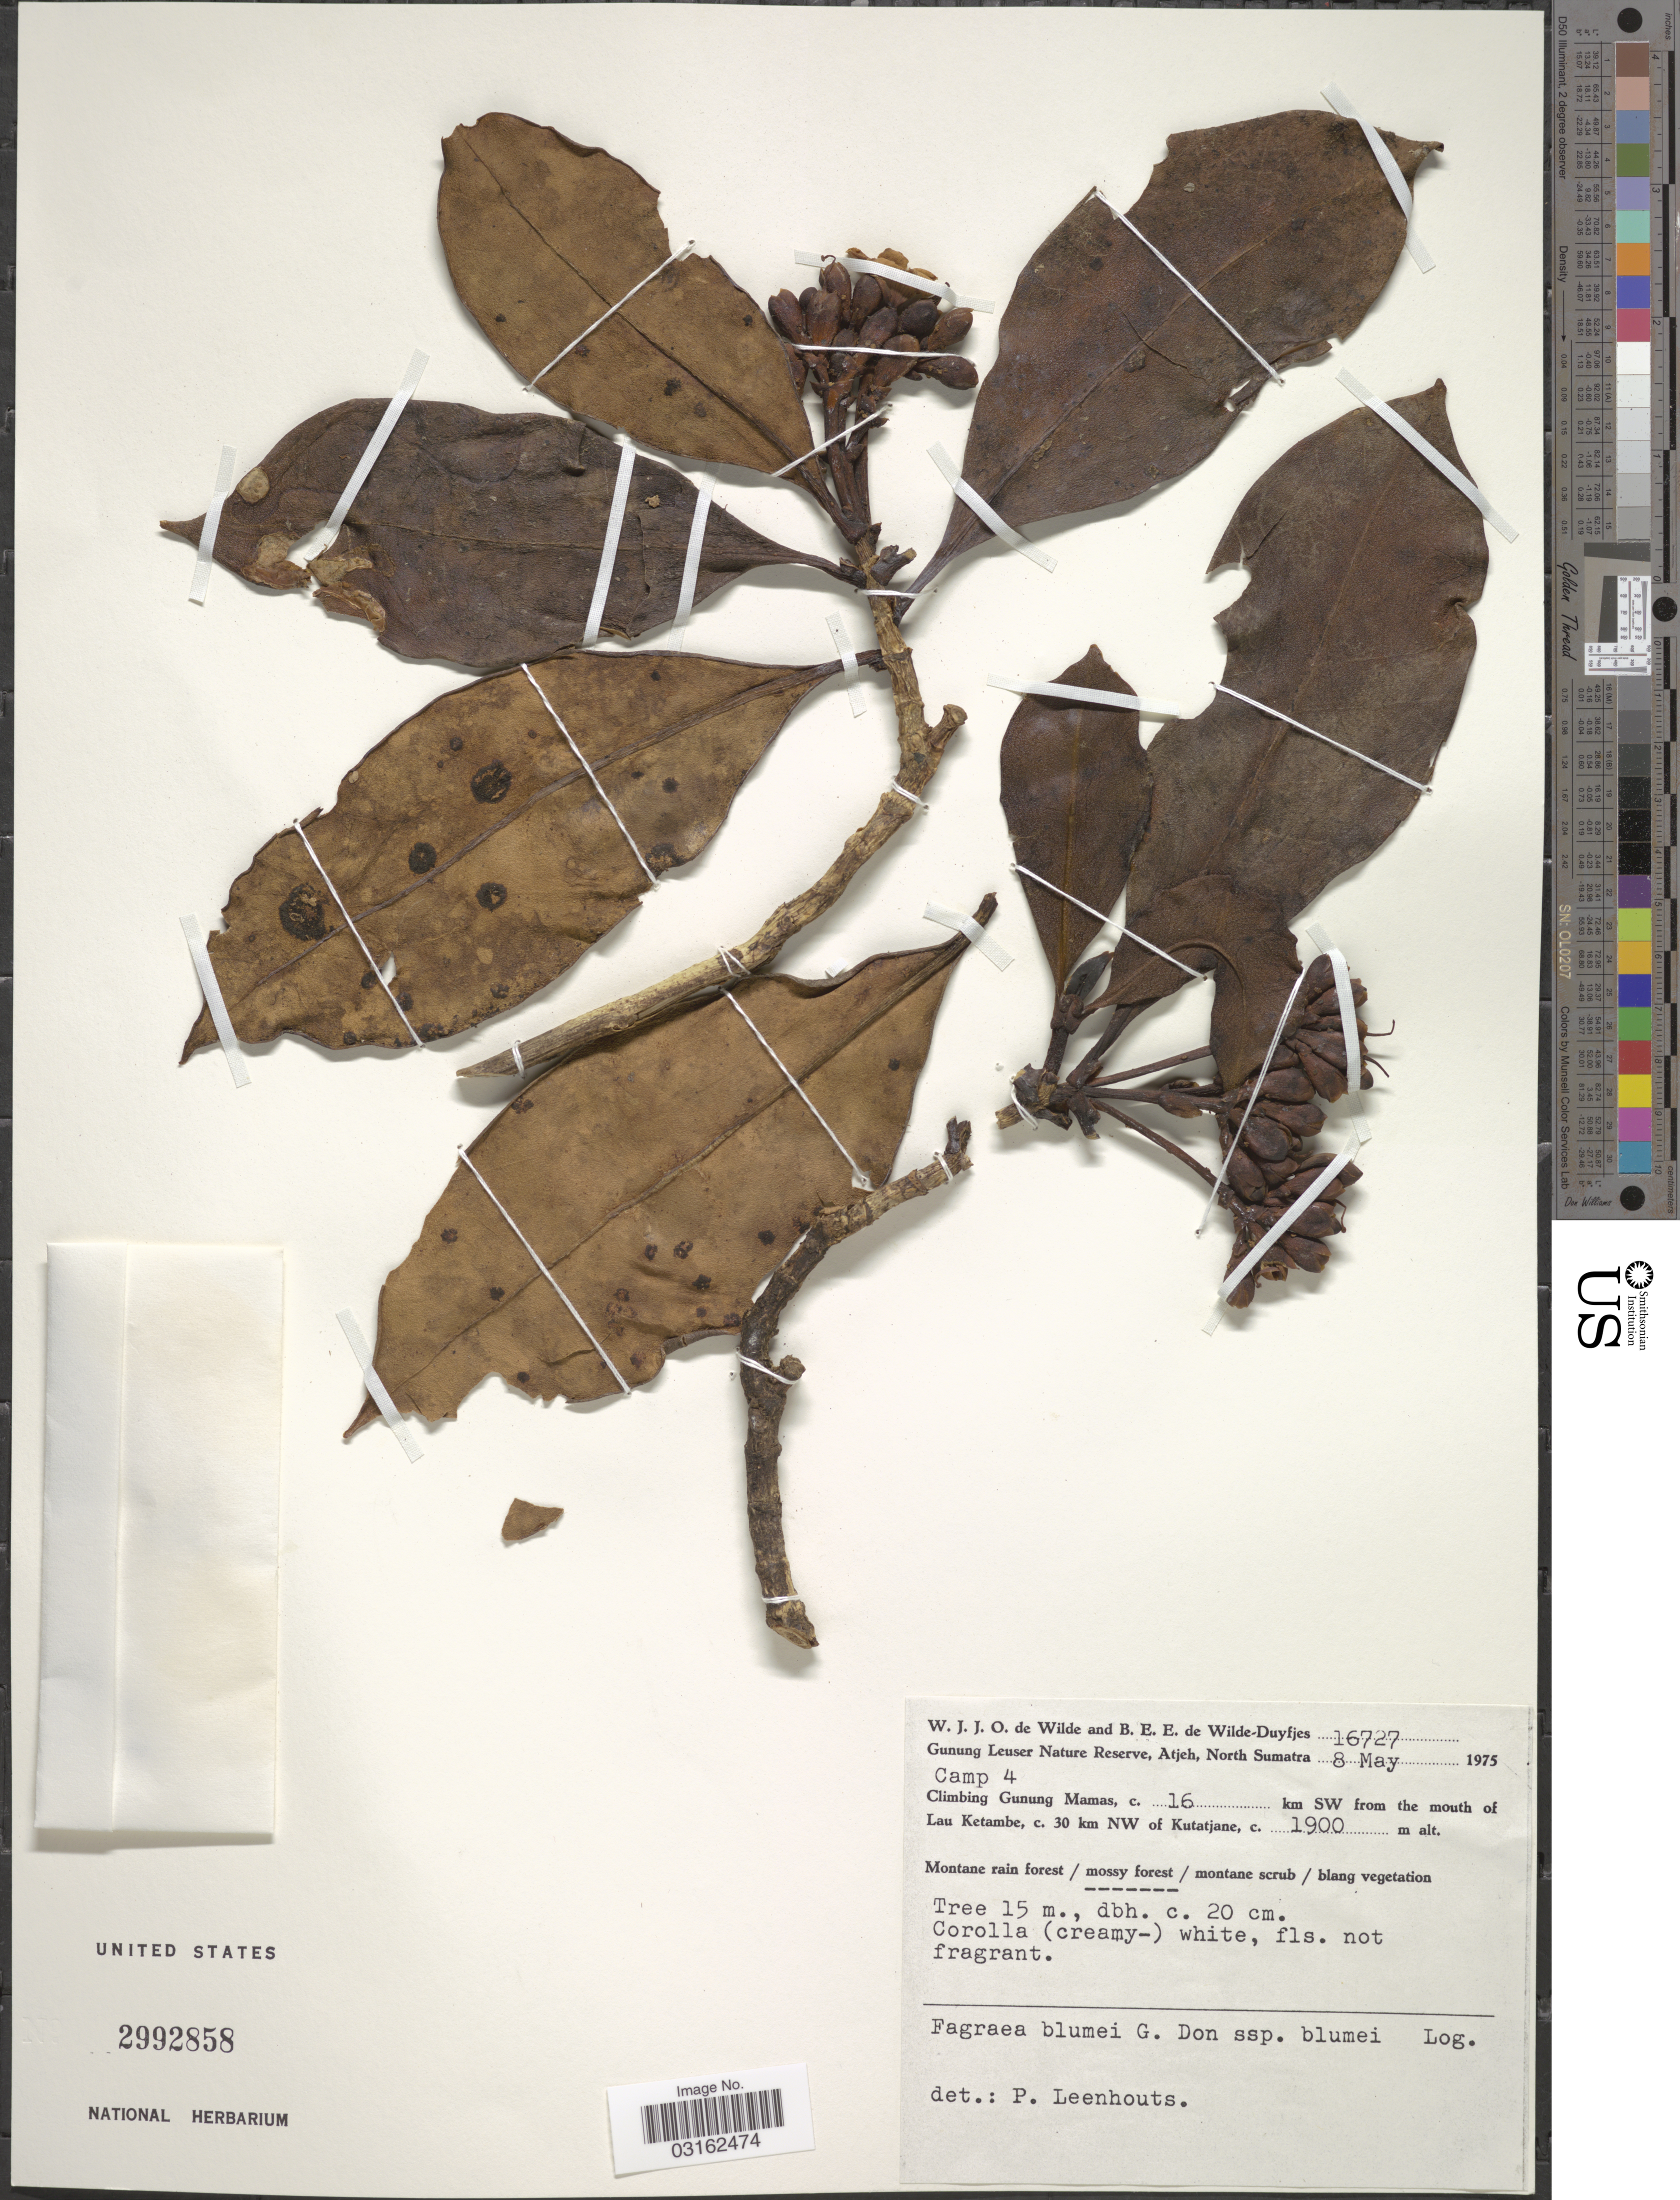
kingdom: Plantae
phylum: Tracheophyta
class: Magnoliopsida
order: Gentianales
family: Gentianaceae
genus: Fagraea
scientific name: Fagraea blumei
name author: G. Don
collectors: W. J. de Wilde & B. E. de Wilde-Duyfjes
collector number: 16727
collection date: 1975-05-08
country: Indonesia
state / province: Sumatra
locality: Gunung Leuser Nature Reserve, Atjeh, North Sumatra. Climbing Gunung Mamas, c. 16 km SW from the mouth of Lau Ketambe, c. 30 km NW of Kutatjane.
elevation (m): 1900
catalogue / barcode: US 2992858